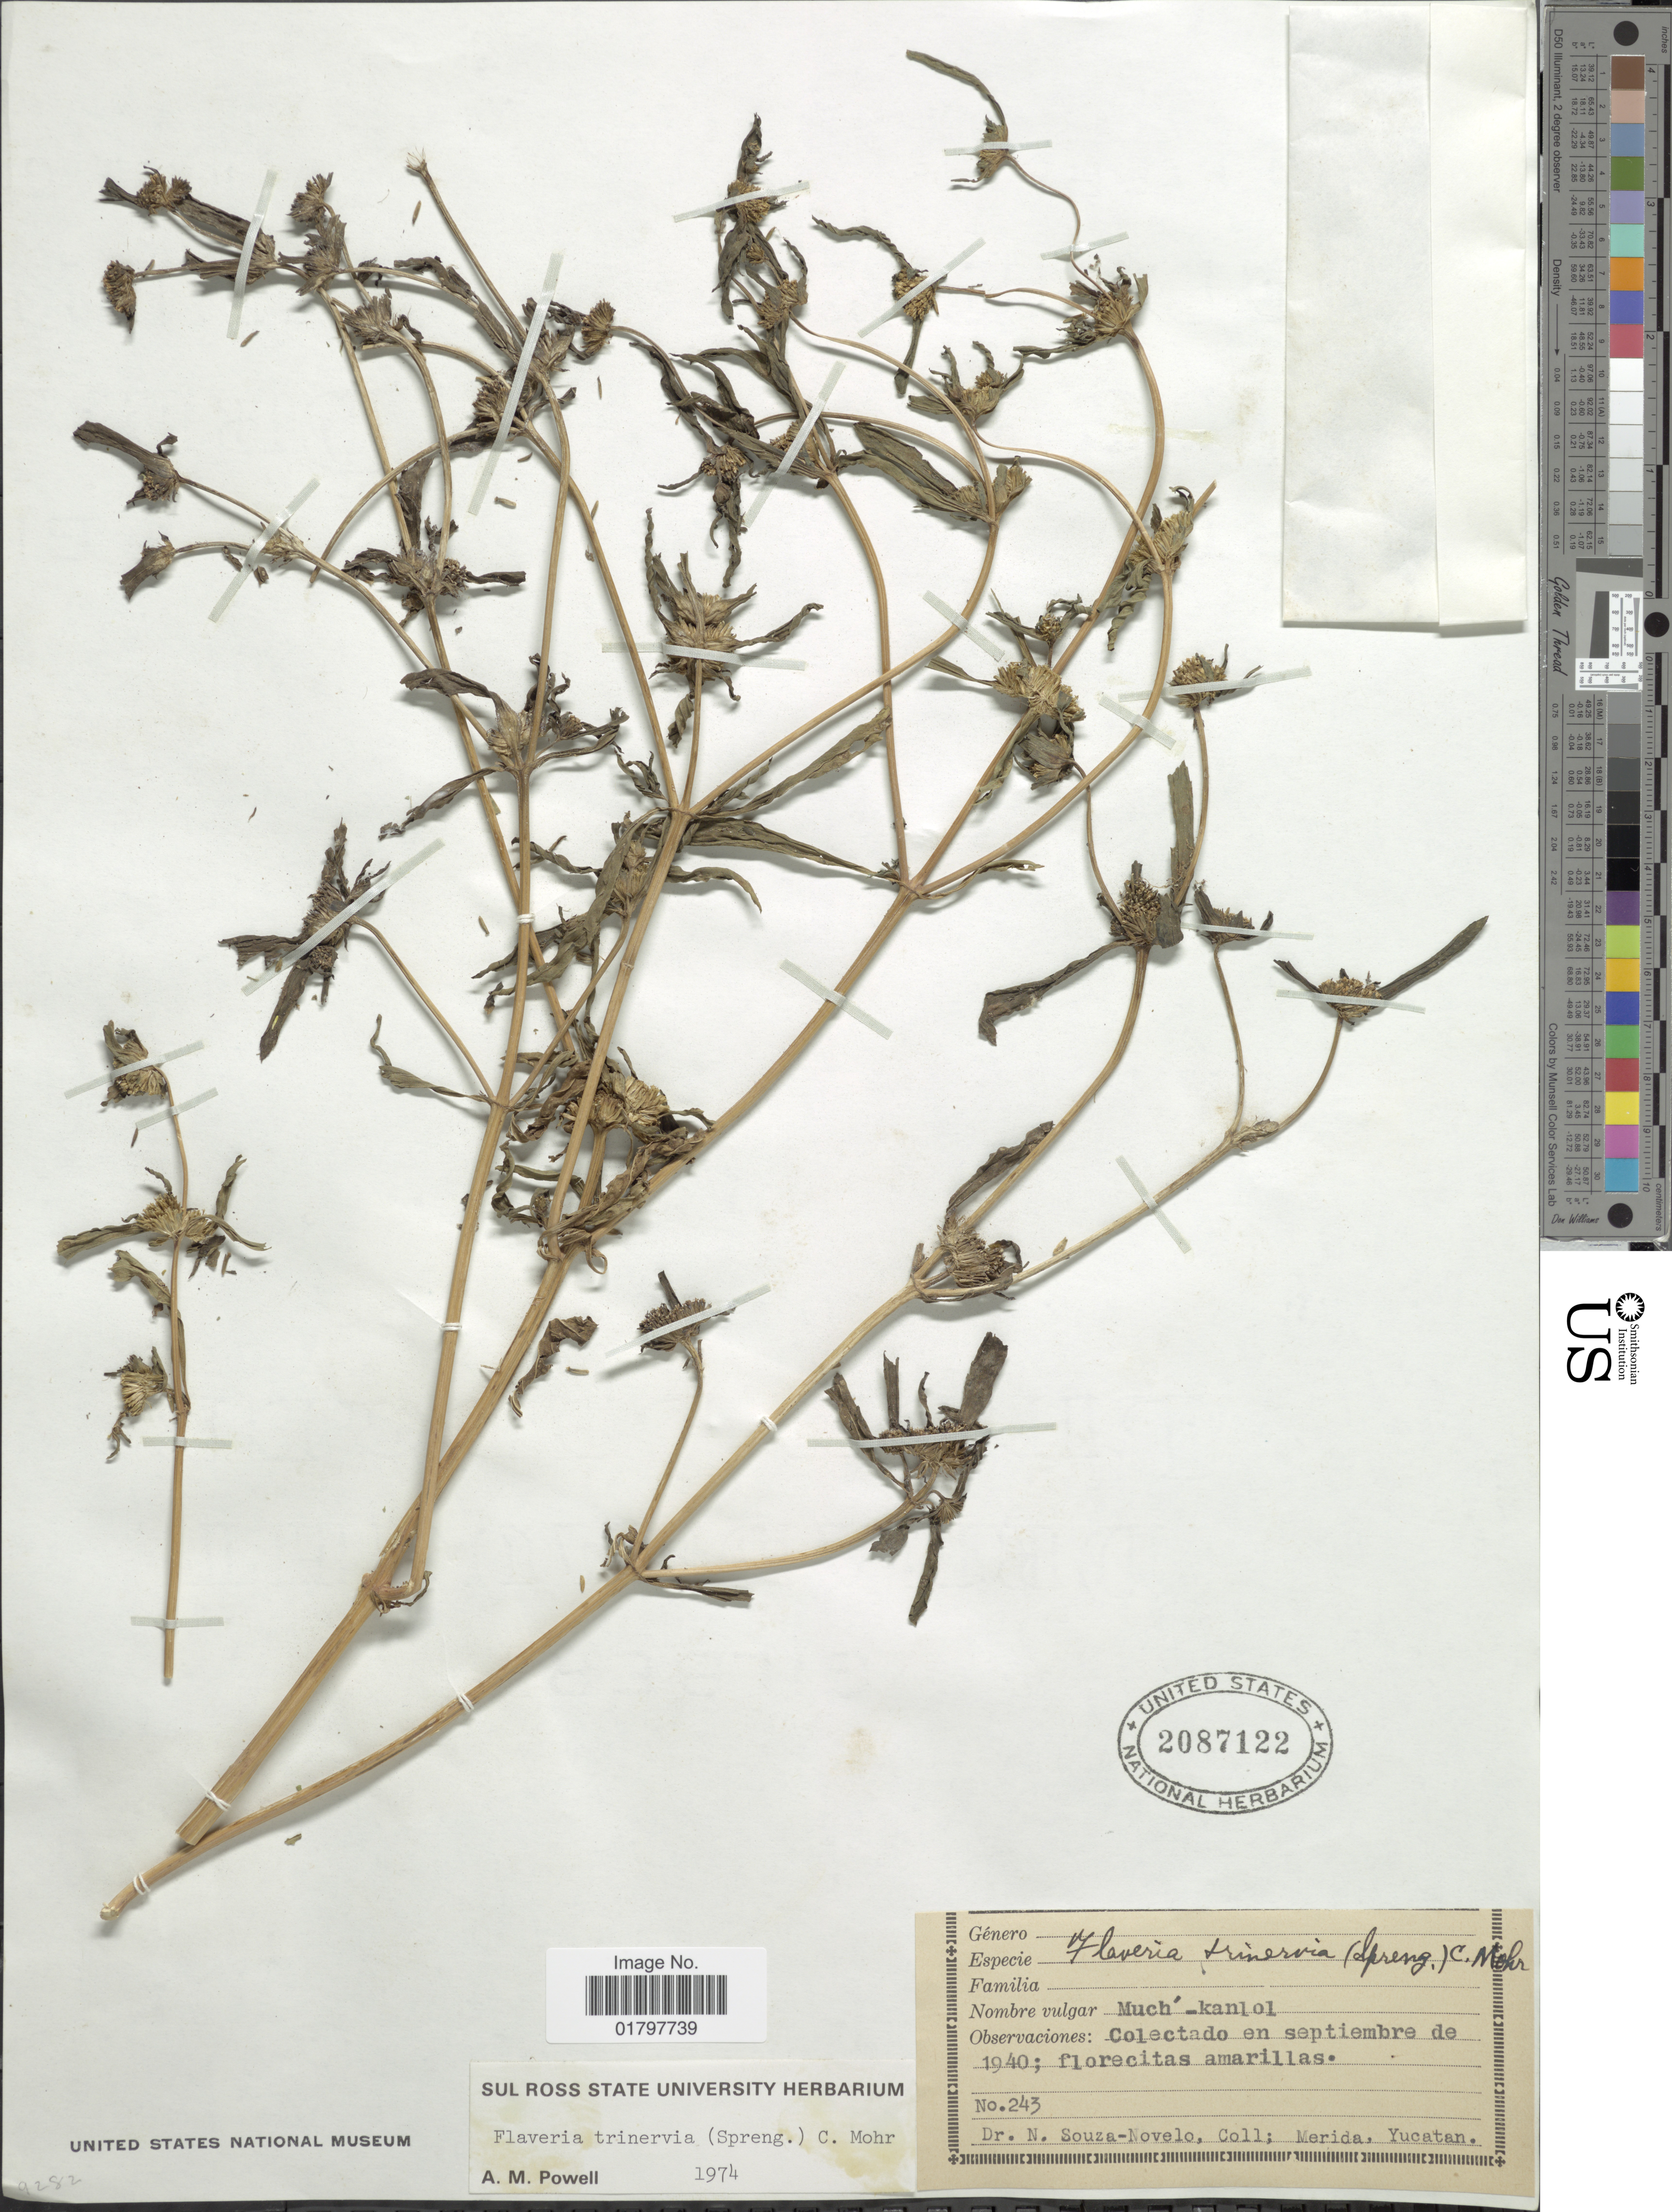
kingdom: Plantae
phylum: Tracheophyta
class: Magnoliopsida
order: Asterales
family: Asteraceae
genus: Flaveria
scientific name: Flaveria trinervia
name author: (Spreng.) C. Mohr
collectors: N. Souza Novelo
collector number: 243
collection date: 1940-09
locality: Merida, Yucatan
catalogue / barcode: US 2087122